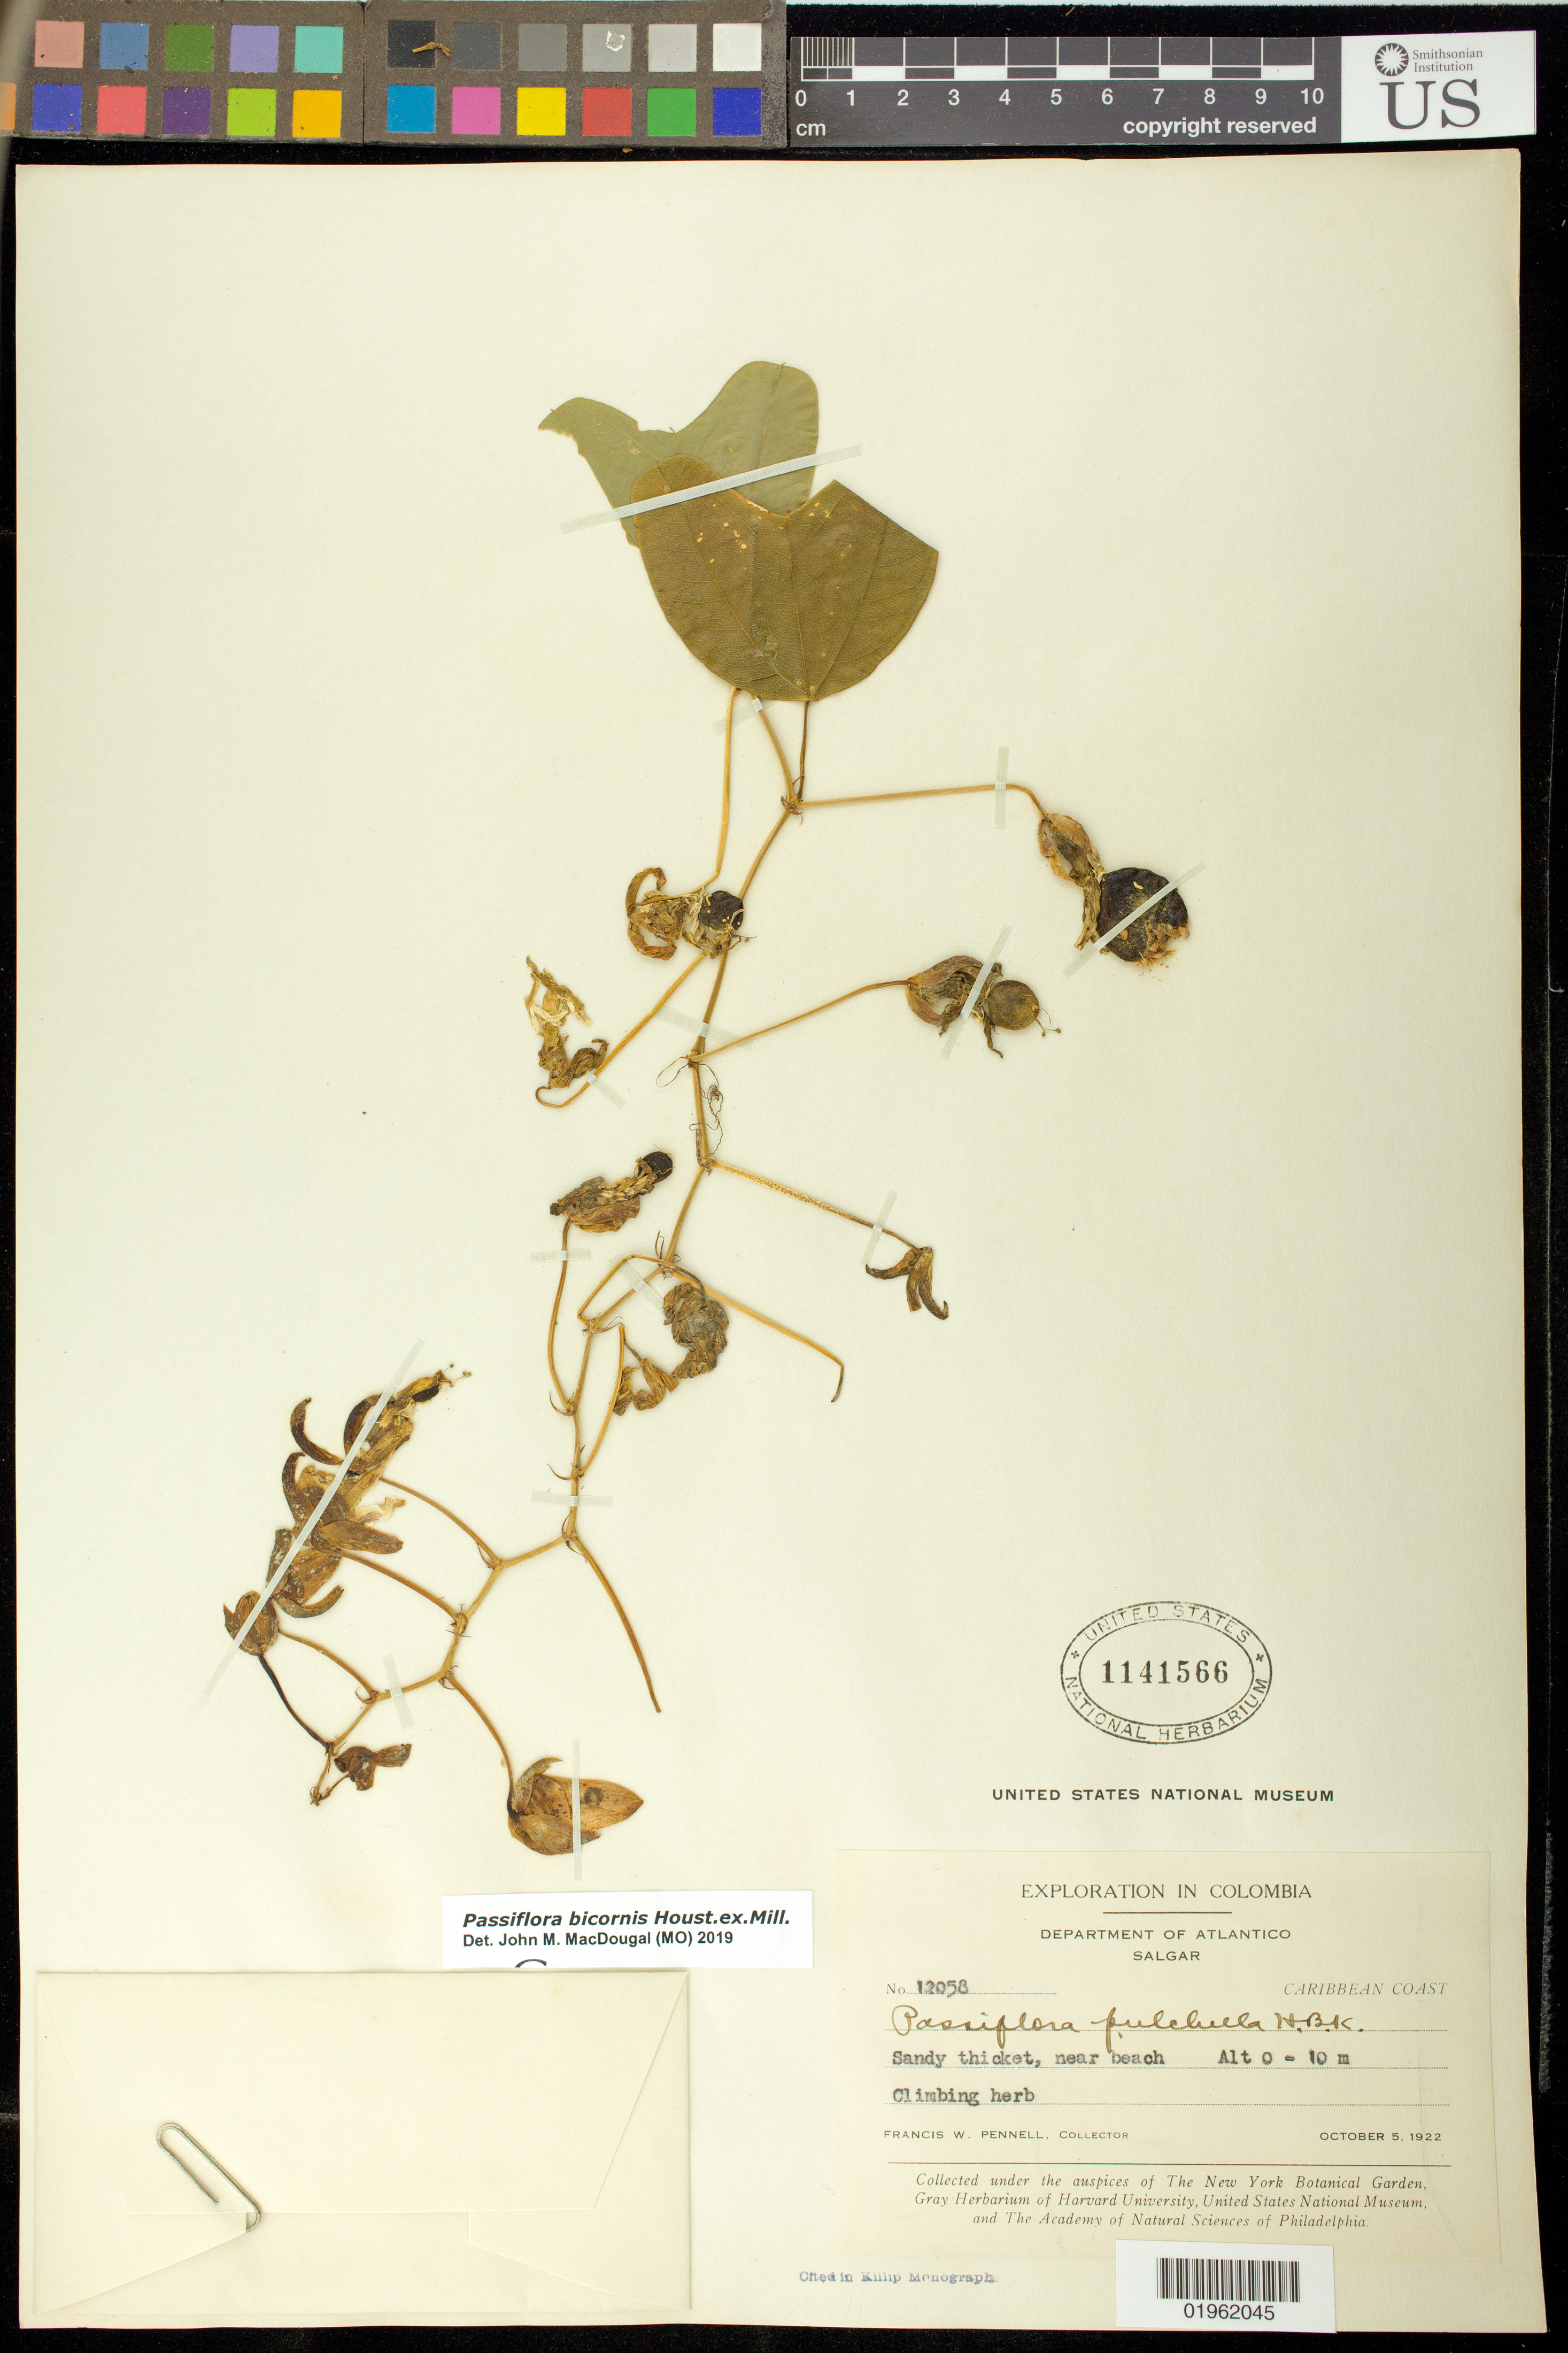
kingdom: Plantae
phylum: Tracheophyta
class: Magnoliopsida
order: Malpighiales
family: Passifloraceae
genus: Passiflora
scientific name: Passiflora bicornis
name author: Houst. ex Mill.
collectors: F. W. Pennell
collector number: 12058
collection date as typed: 5 Oct 1922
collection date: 1922-10-05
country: Colombia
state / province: Atlántico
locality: Salgar. Caribbian Coast.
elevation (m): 0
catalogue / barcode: US 1141566